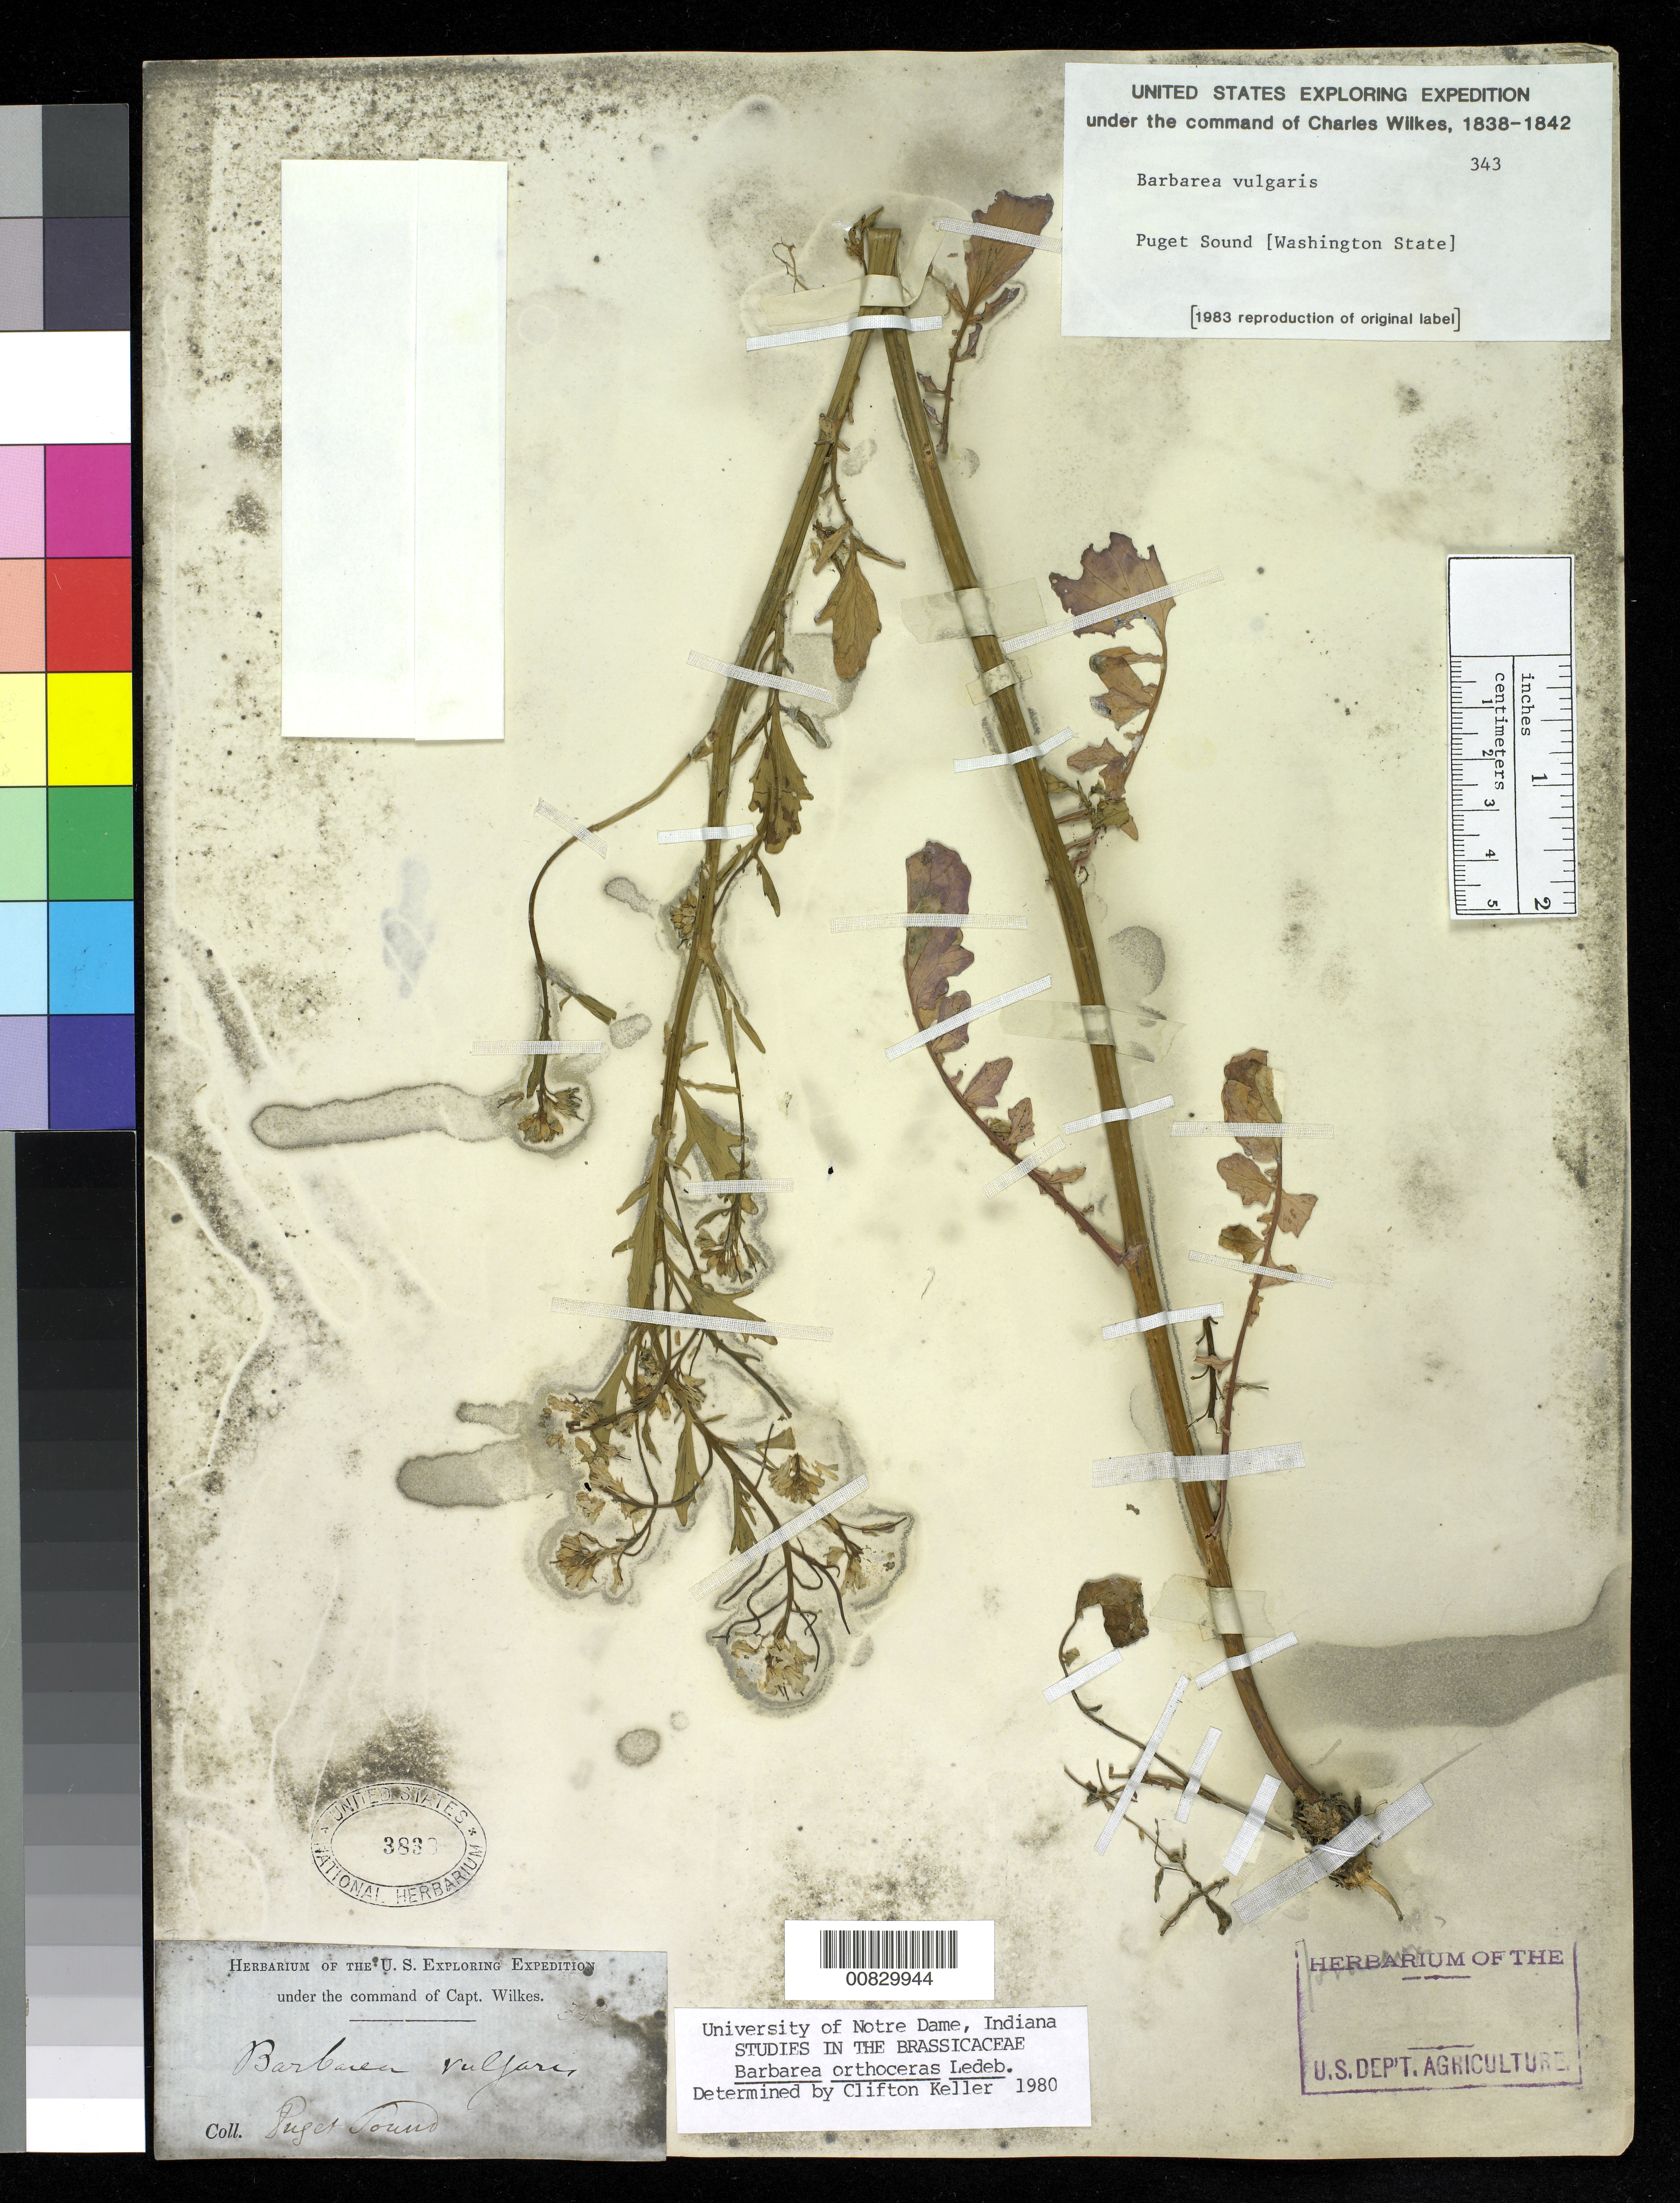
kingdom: Plantae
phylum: Tracheophyta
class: Magnoliopsida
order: Brassicales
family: Brassicaceae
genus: Barbarea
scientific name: Barbarea vulgaris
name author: W.T. Aiton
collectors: Wilkes Explor. Exped.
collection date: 1838/1842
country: United States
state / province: Washington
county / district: King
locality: Puget Sound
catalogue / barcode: US 3838